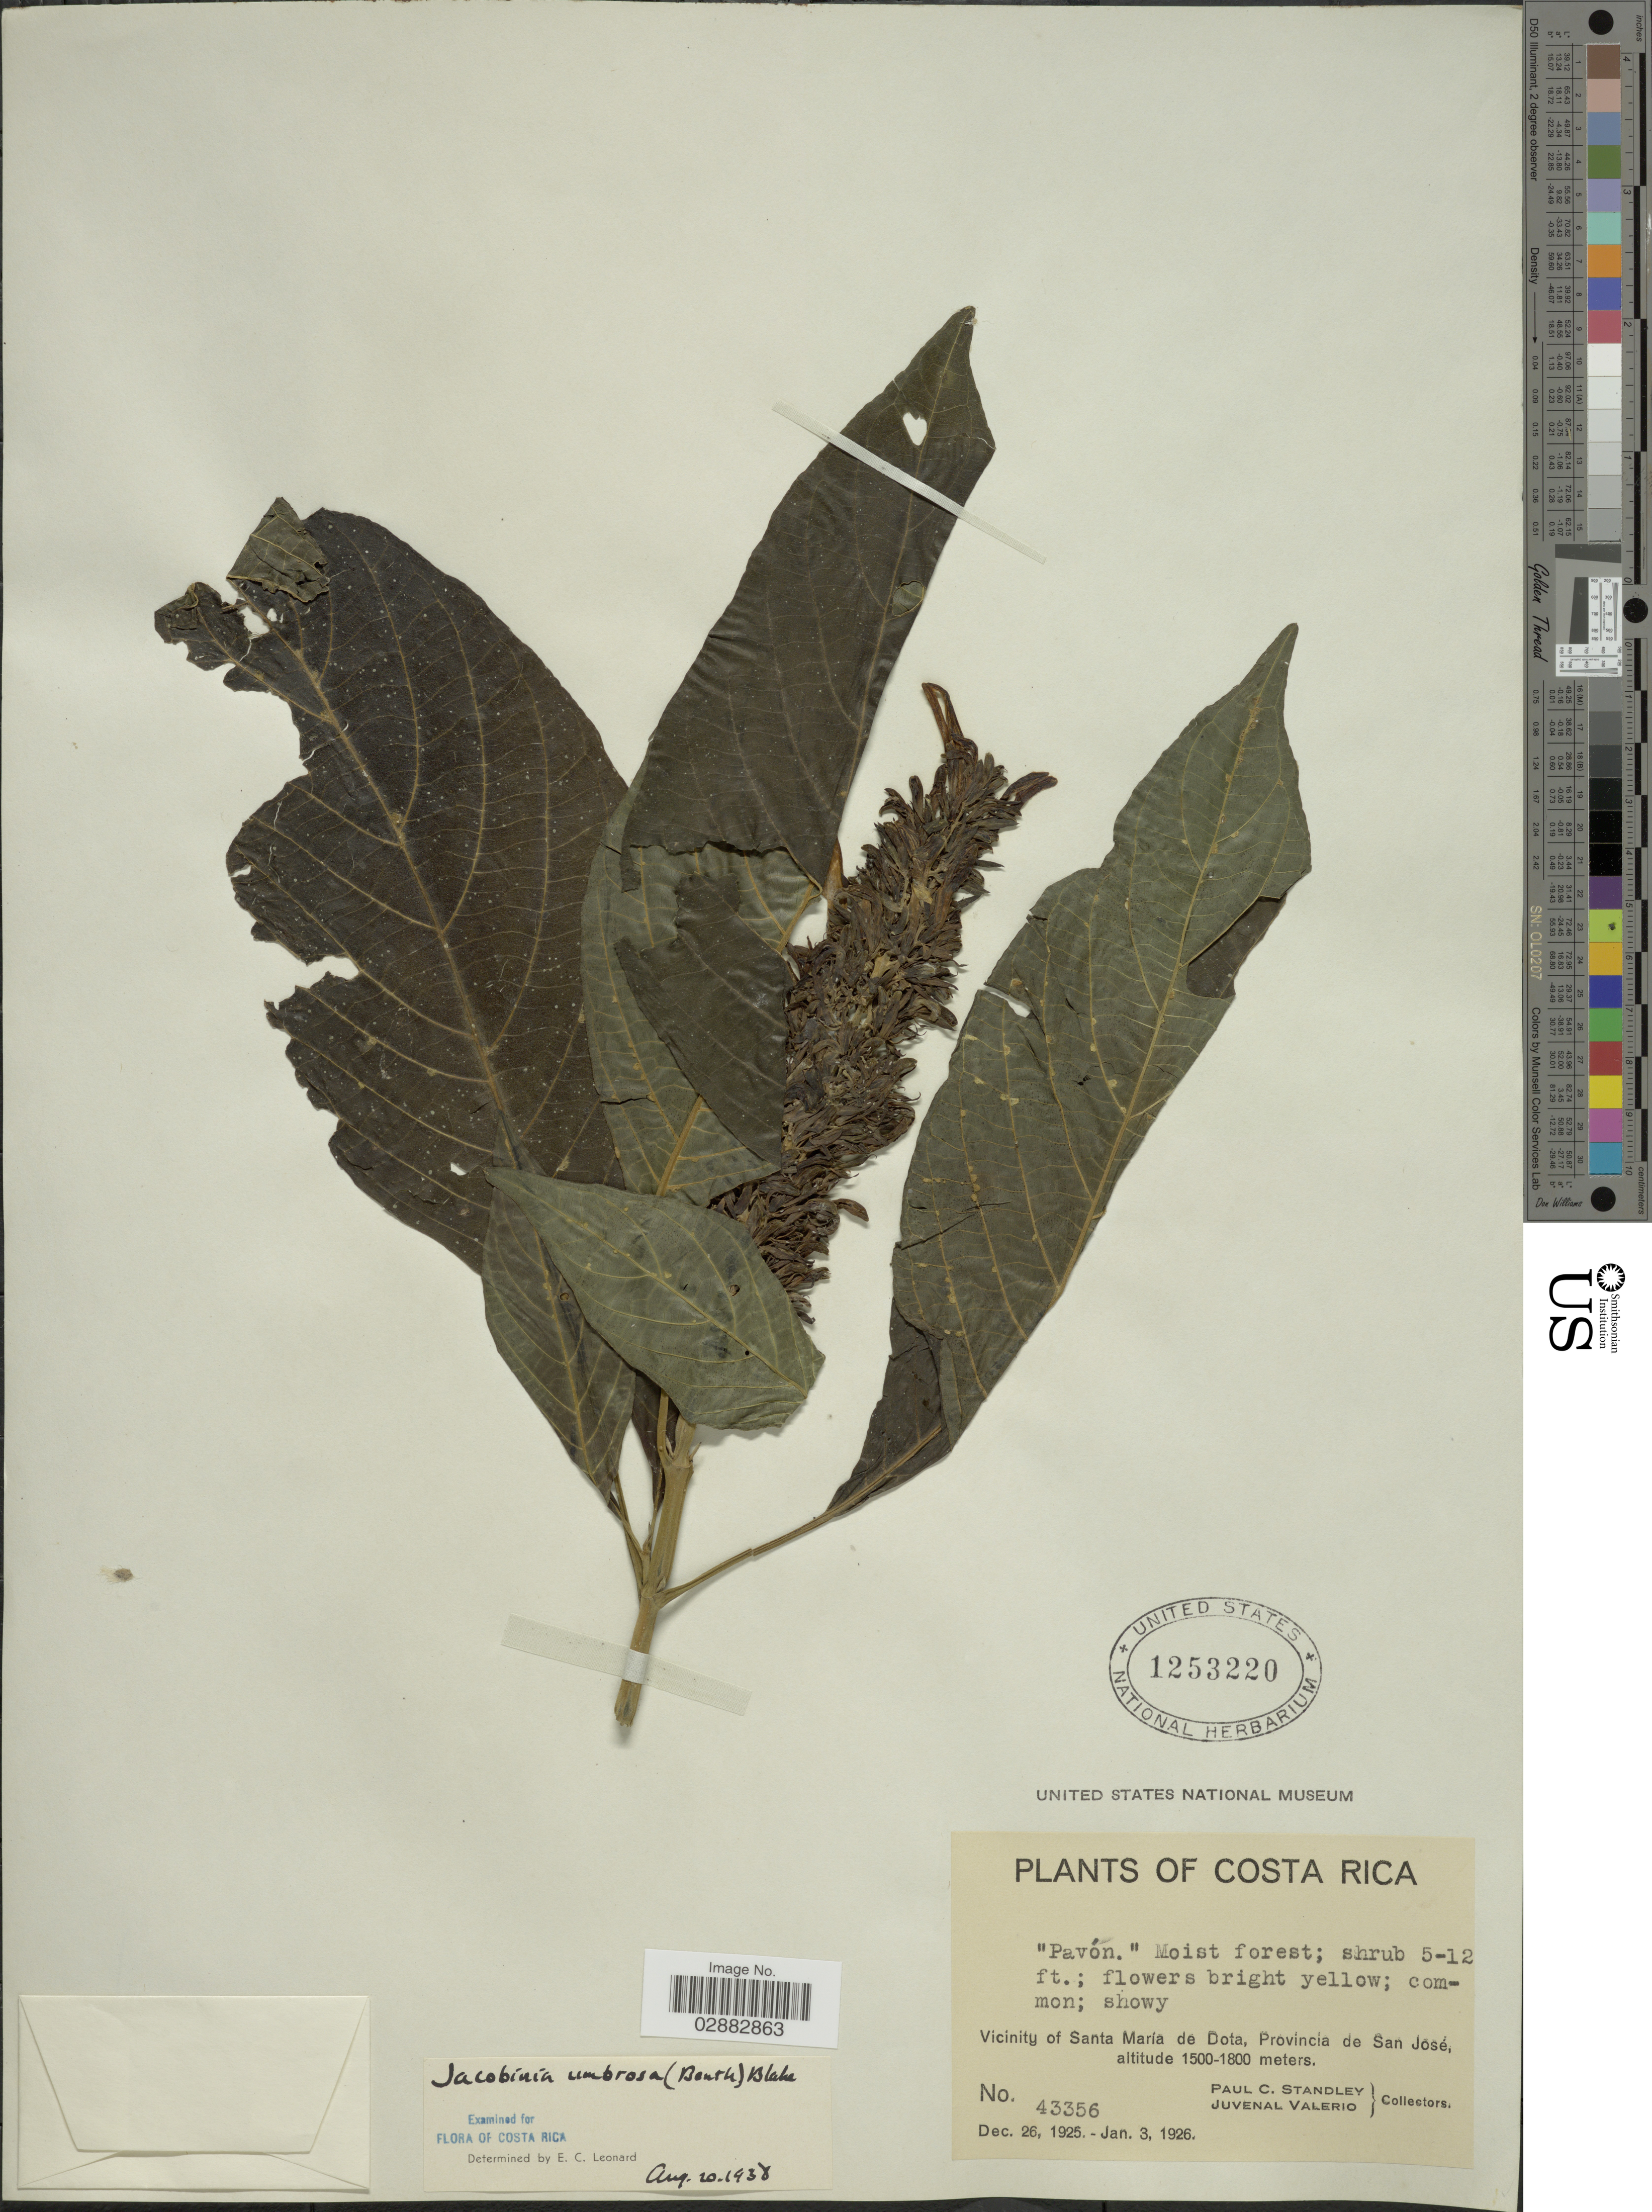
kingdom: Plantae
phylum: Tracheophyta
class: Magnoliopsida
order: Lamiales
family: Acanthaceae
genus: Jacobinia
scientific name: Jacobinia umbrosa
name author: (Benth.) S.F. Blake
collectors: P. C. Standley & J. Valerio R.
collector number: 43356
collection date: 1925-12-26/1926-01-03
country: Costa Rica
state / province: San José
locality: Vicinity of Santa Maria de Dota, Provincia de San José.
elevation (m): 1500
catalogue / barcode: US 1253220